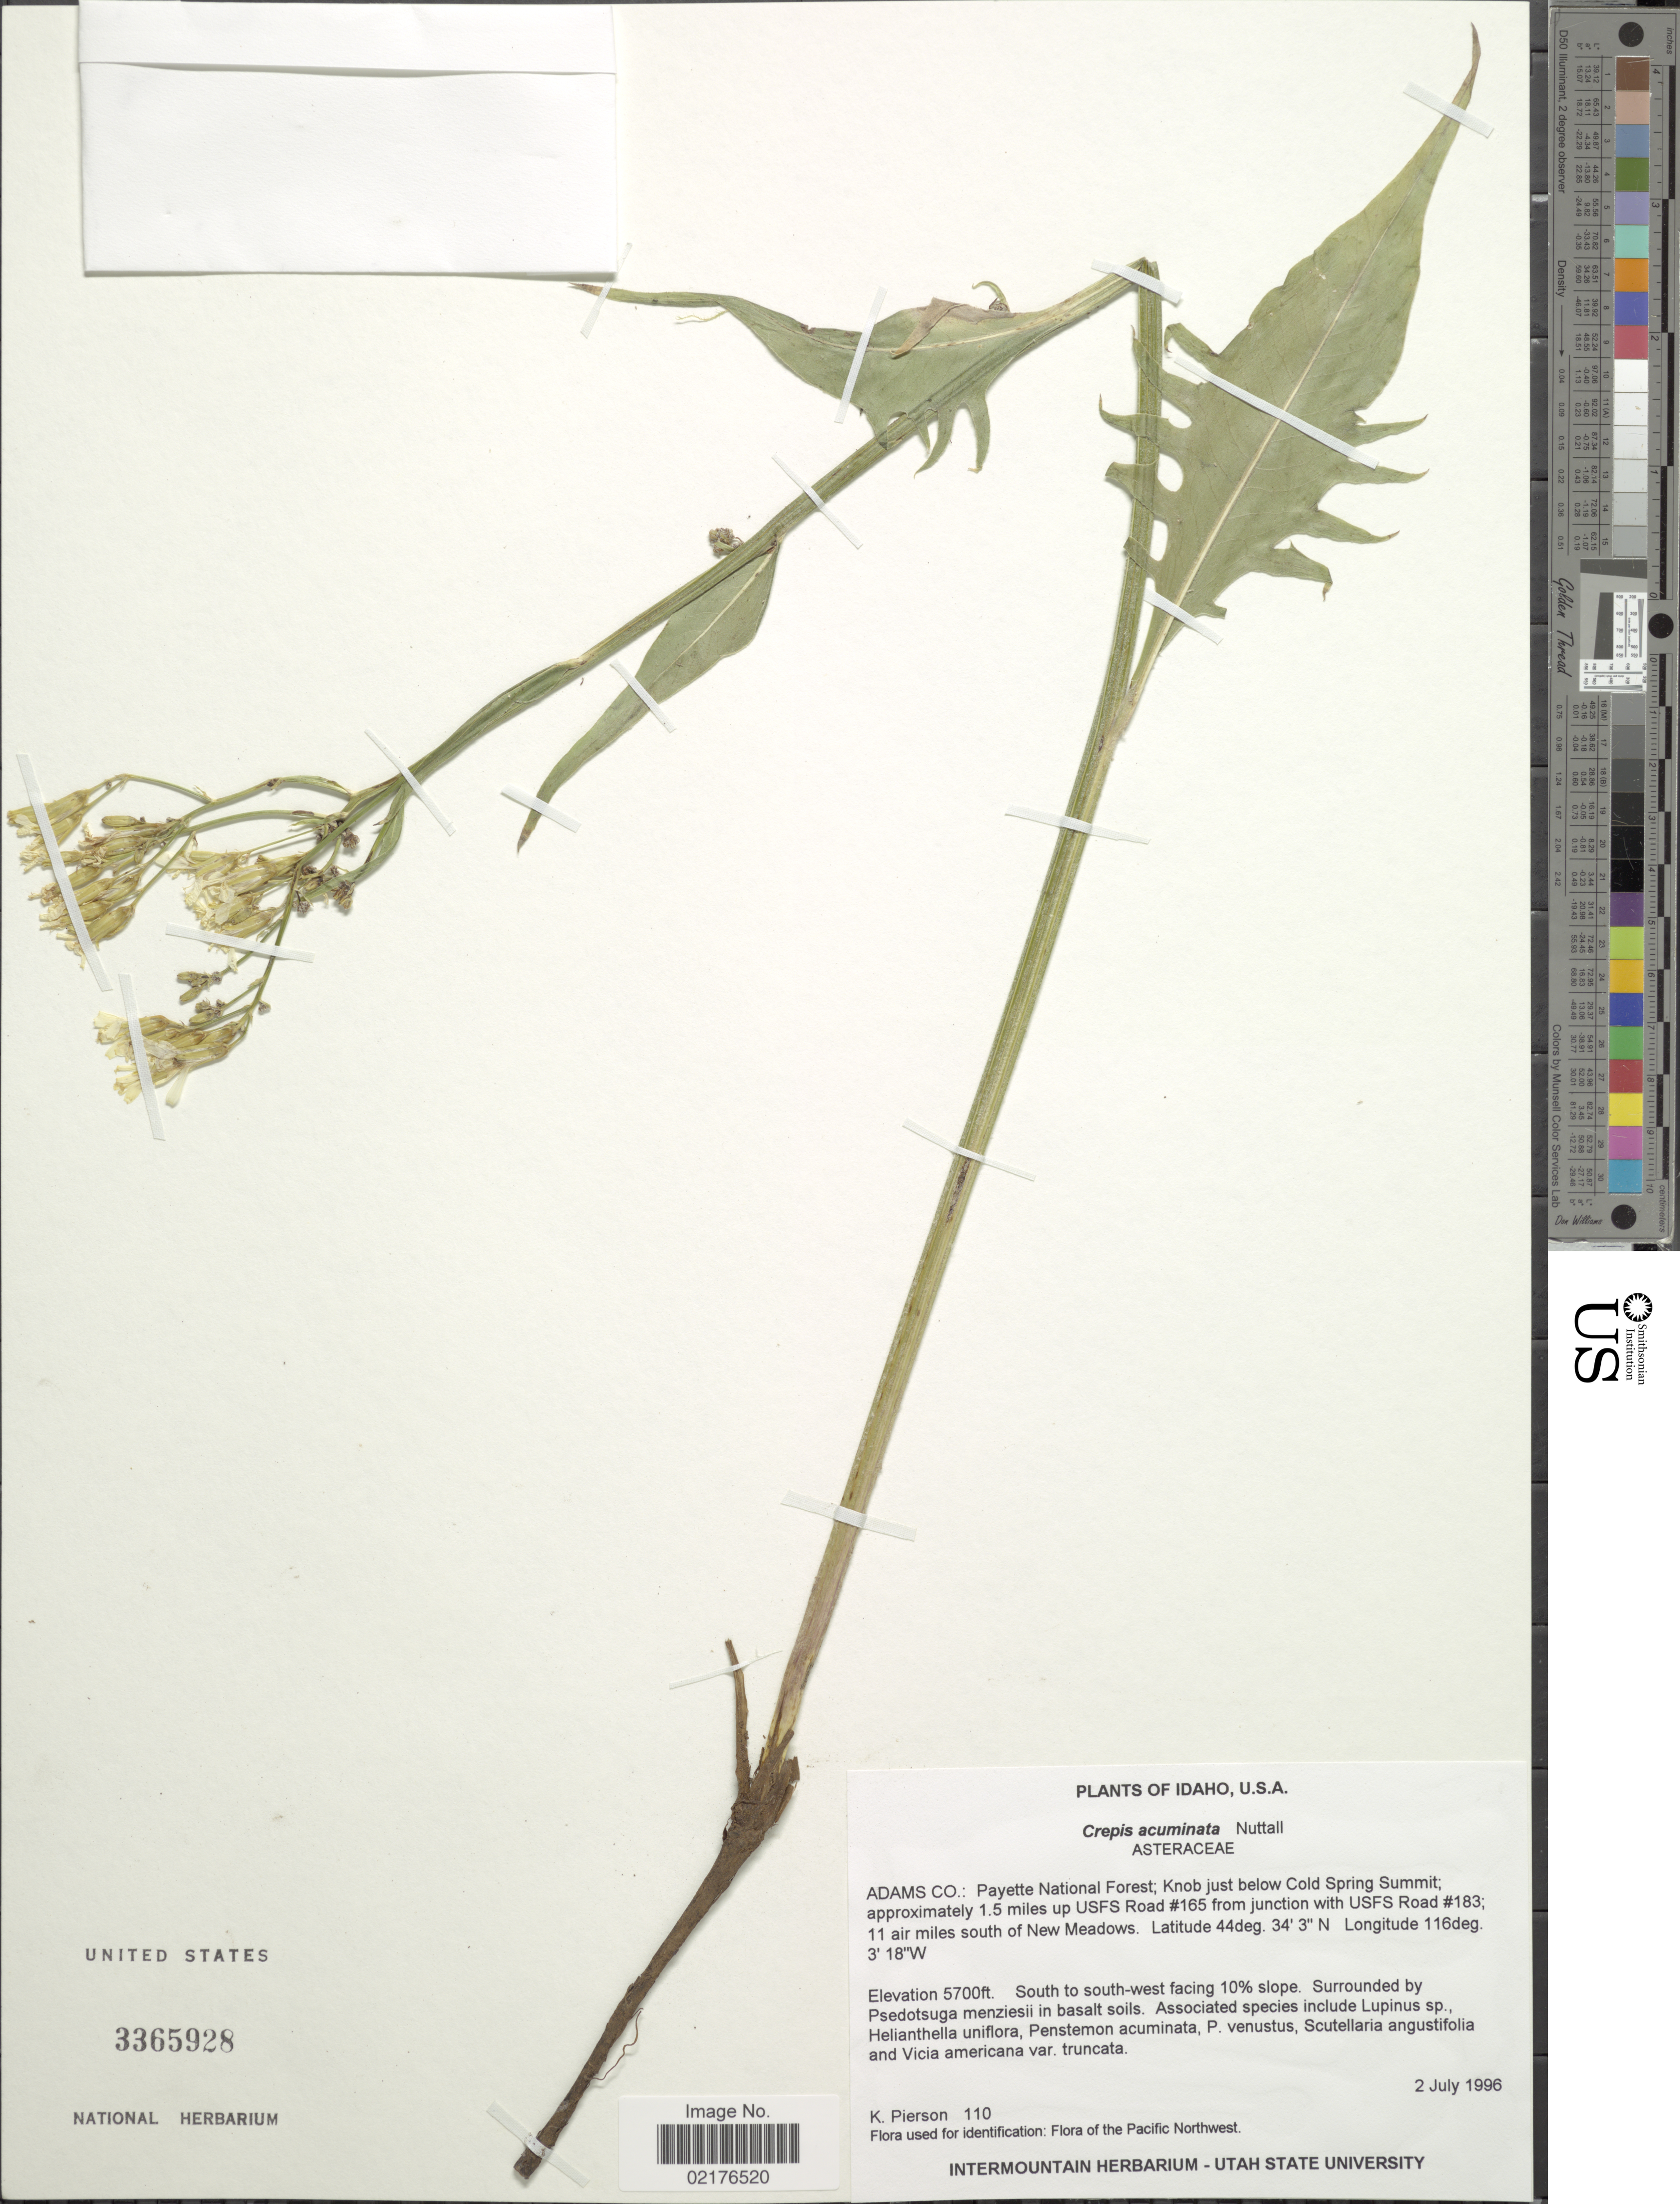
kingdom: Plantae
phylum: Tracheophyta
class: Magnoliopsida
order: Asterales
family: Asteraceae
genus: Crepis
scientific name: Crepis acuminata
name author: Nutt.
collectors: K. Pierson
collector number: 110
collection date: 1996-07-02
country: United States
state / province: Idaho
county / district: Adams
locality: Payette National Forest, knob just below Gold Spring Summit, approximately 1.5 miles up USFS Road #165 from junction with USFS Road #183, 11 air miles S of New Meadows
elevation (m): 1737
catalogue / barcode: US 3365928